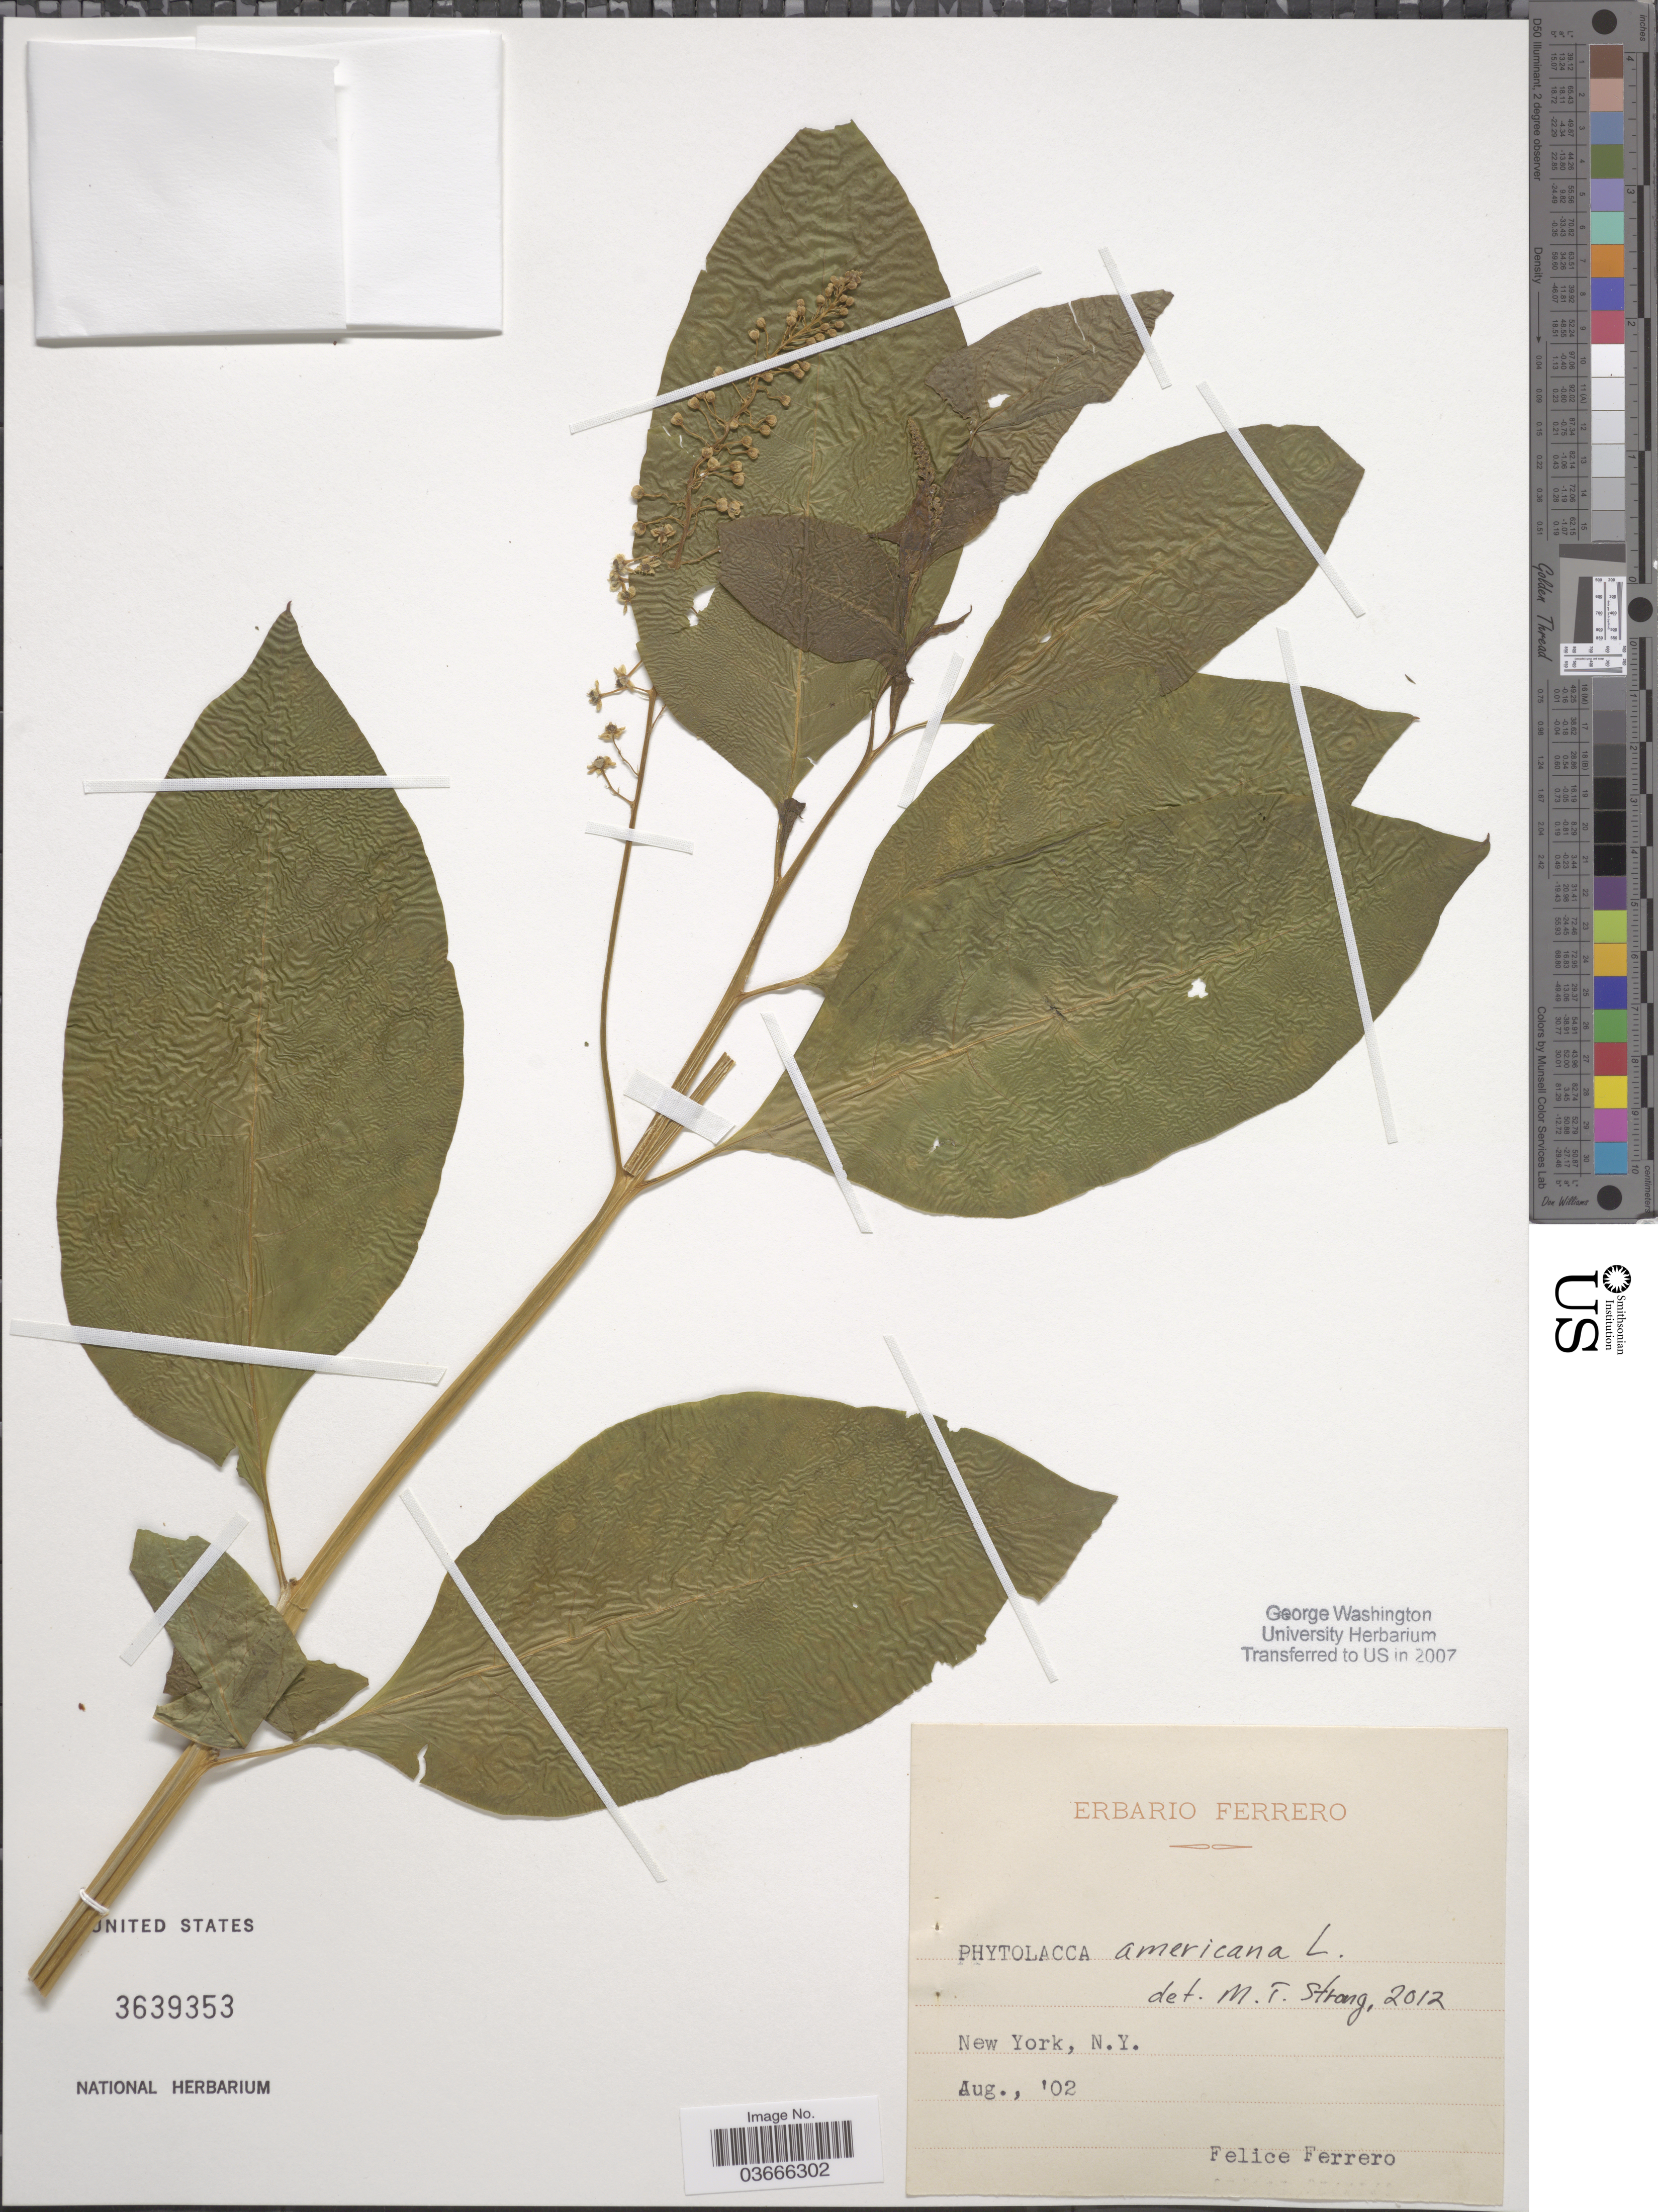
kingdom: Plantae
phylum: Tracheophyta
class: Magnoliopsida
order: Caryophyllales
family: Phytolaccaceae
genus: Phytolacca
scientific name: Phytolacca americana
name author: L.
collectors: F. Ferrero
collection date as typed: Transcribed d/m/y: /8/2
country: United States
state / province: New York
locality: N. Y.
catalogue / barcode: US 3639353